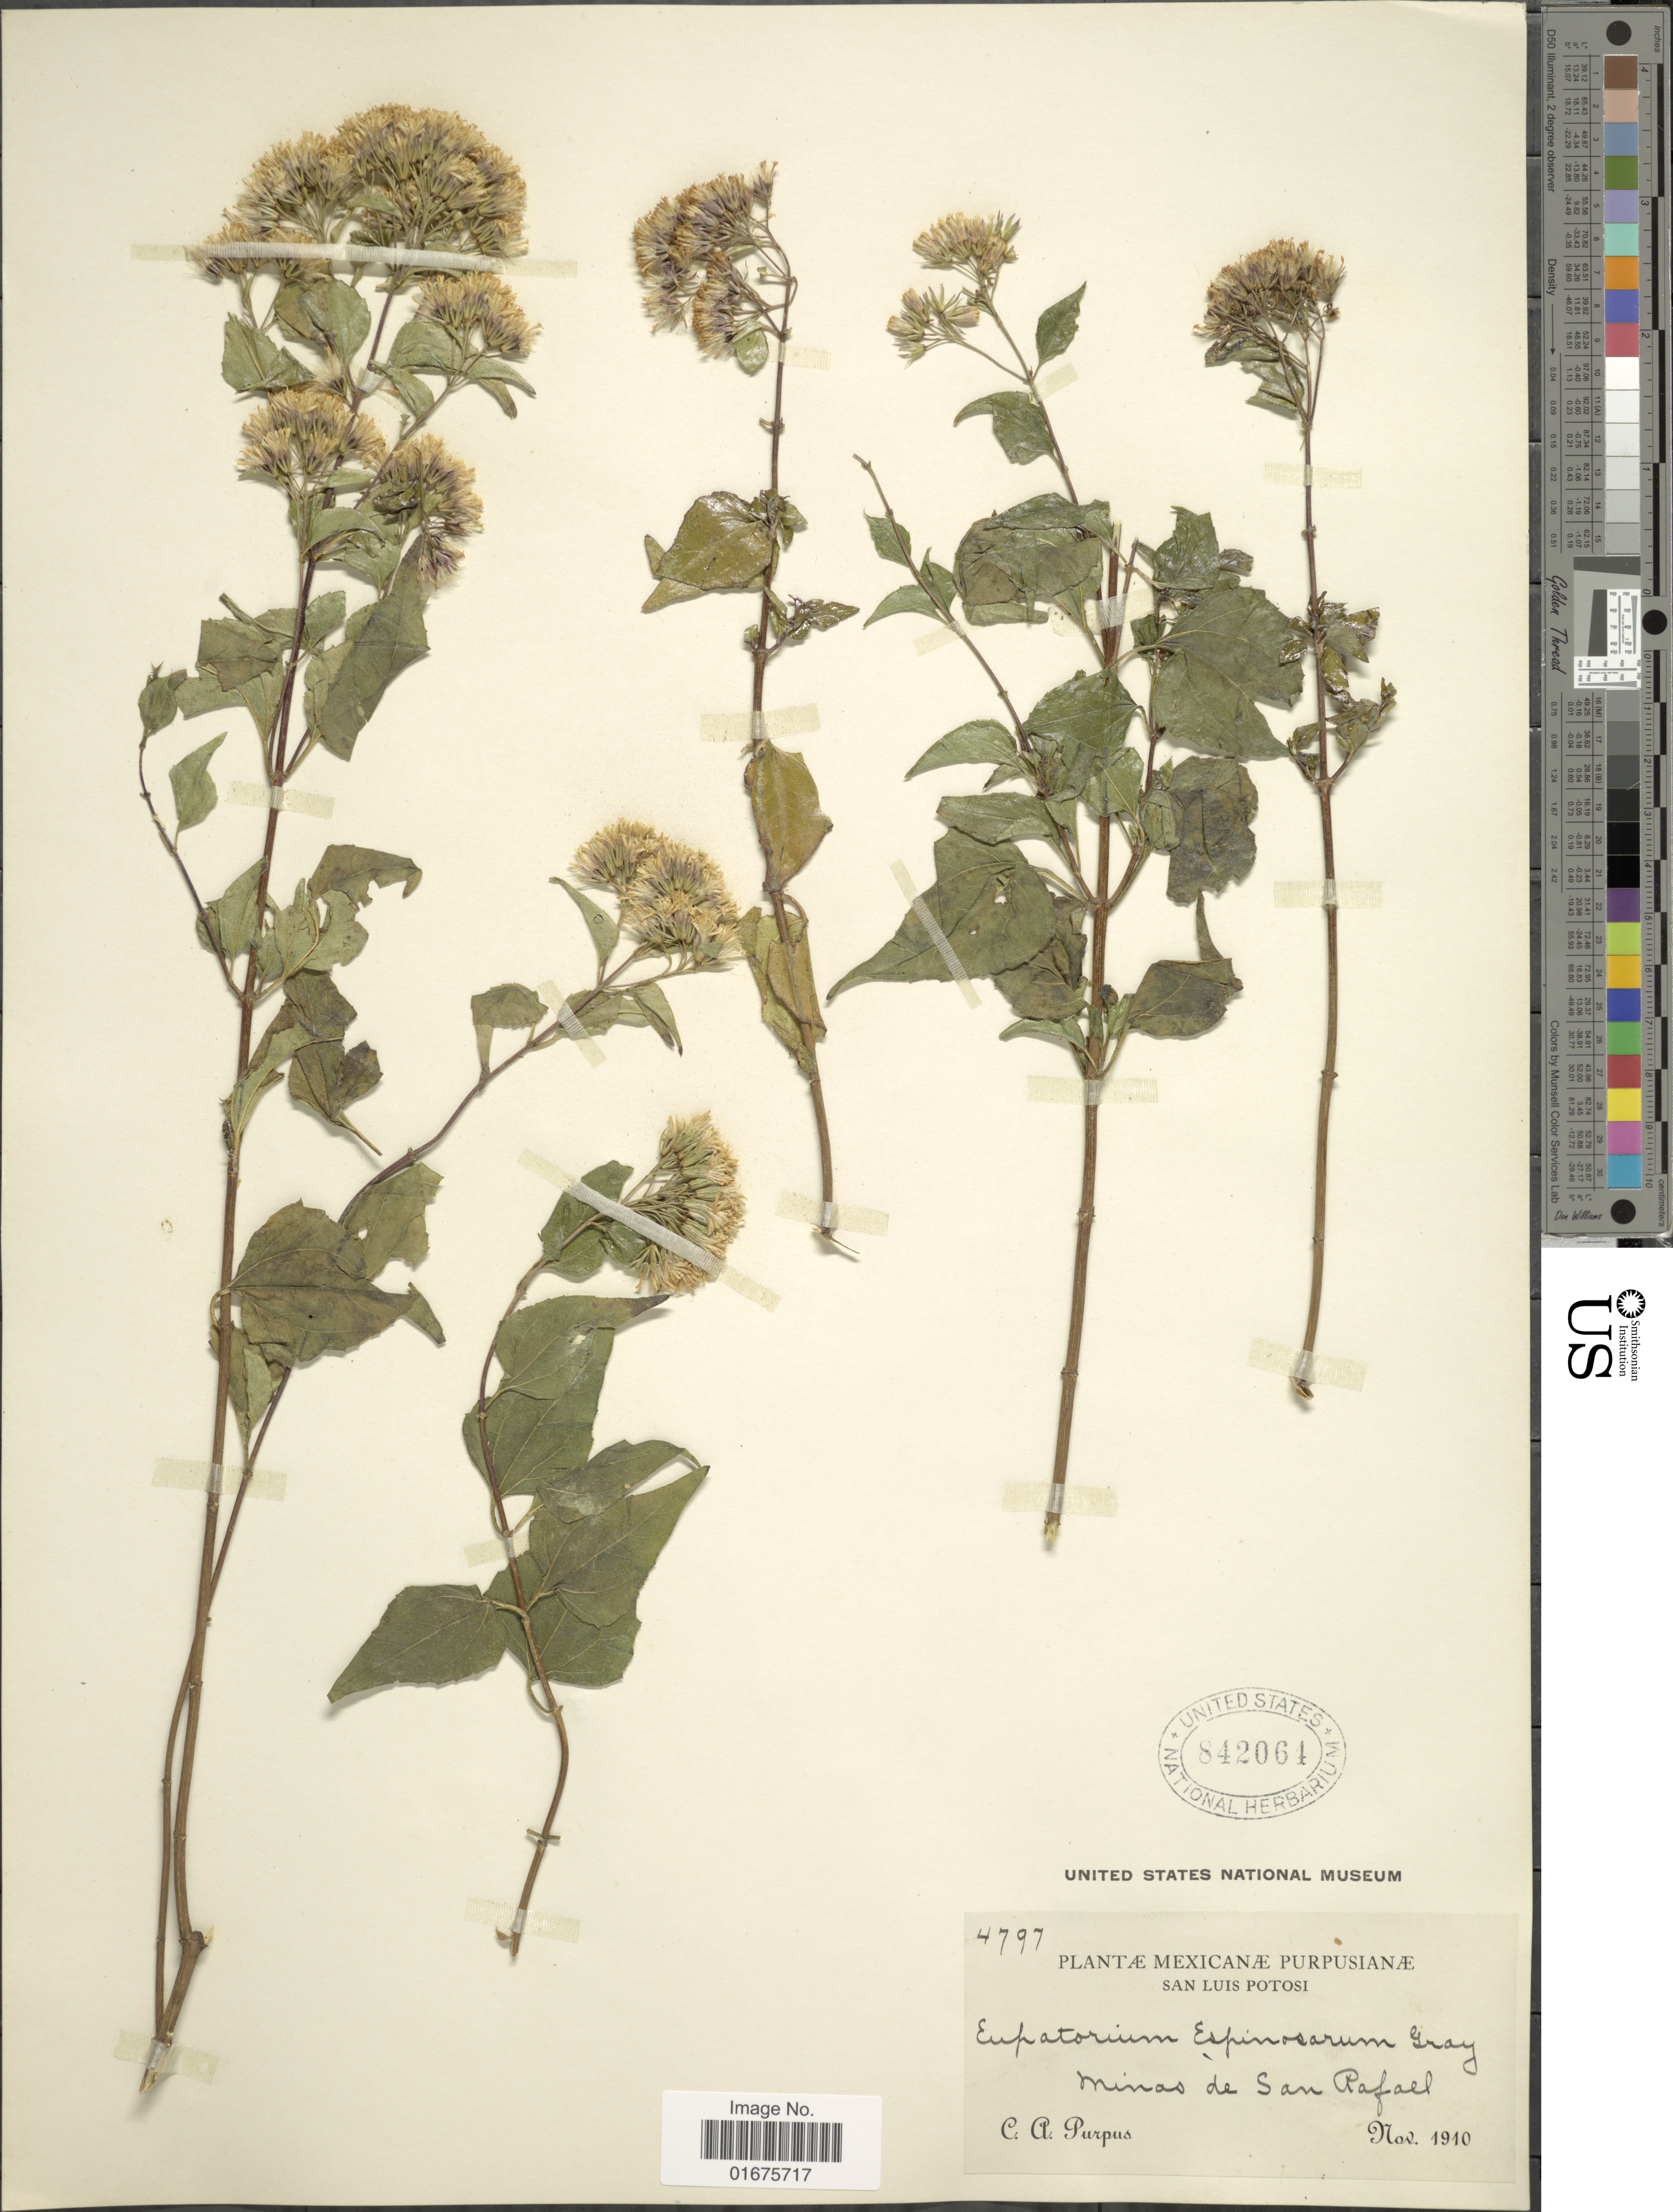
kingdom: Plantae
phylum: Tracheophyta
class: Magnoliopsida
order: Asterales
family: Asteraceae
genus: Ageratina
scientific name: Ageratina espinosarum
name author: (A. Gray) R.M. King & H. Rob.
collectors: C. A. Purpus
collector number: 4797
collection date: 1910-11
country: Mexico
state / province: San Luis Potosí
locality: Minas de San Rafael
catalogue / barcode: US 842064